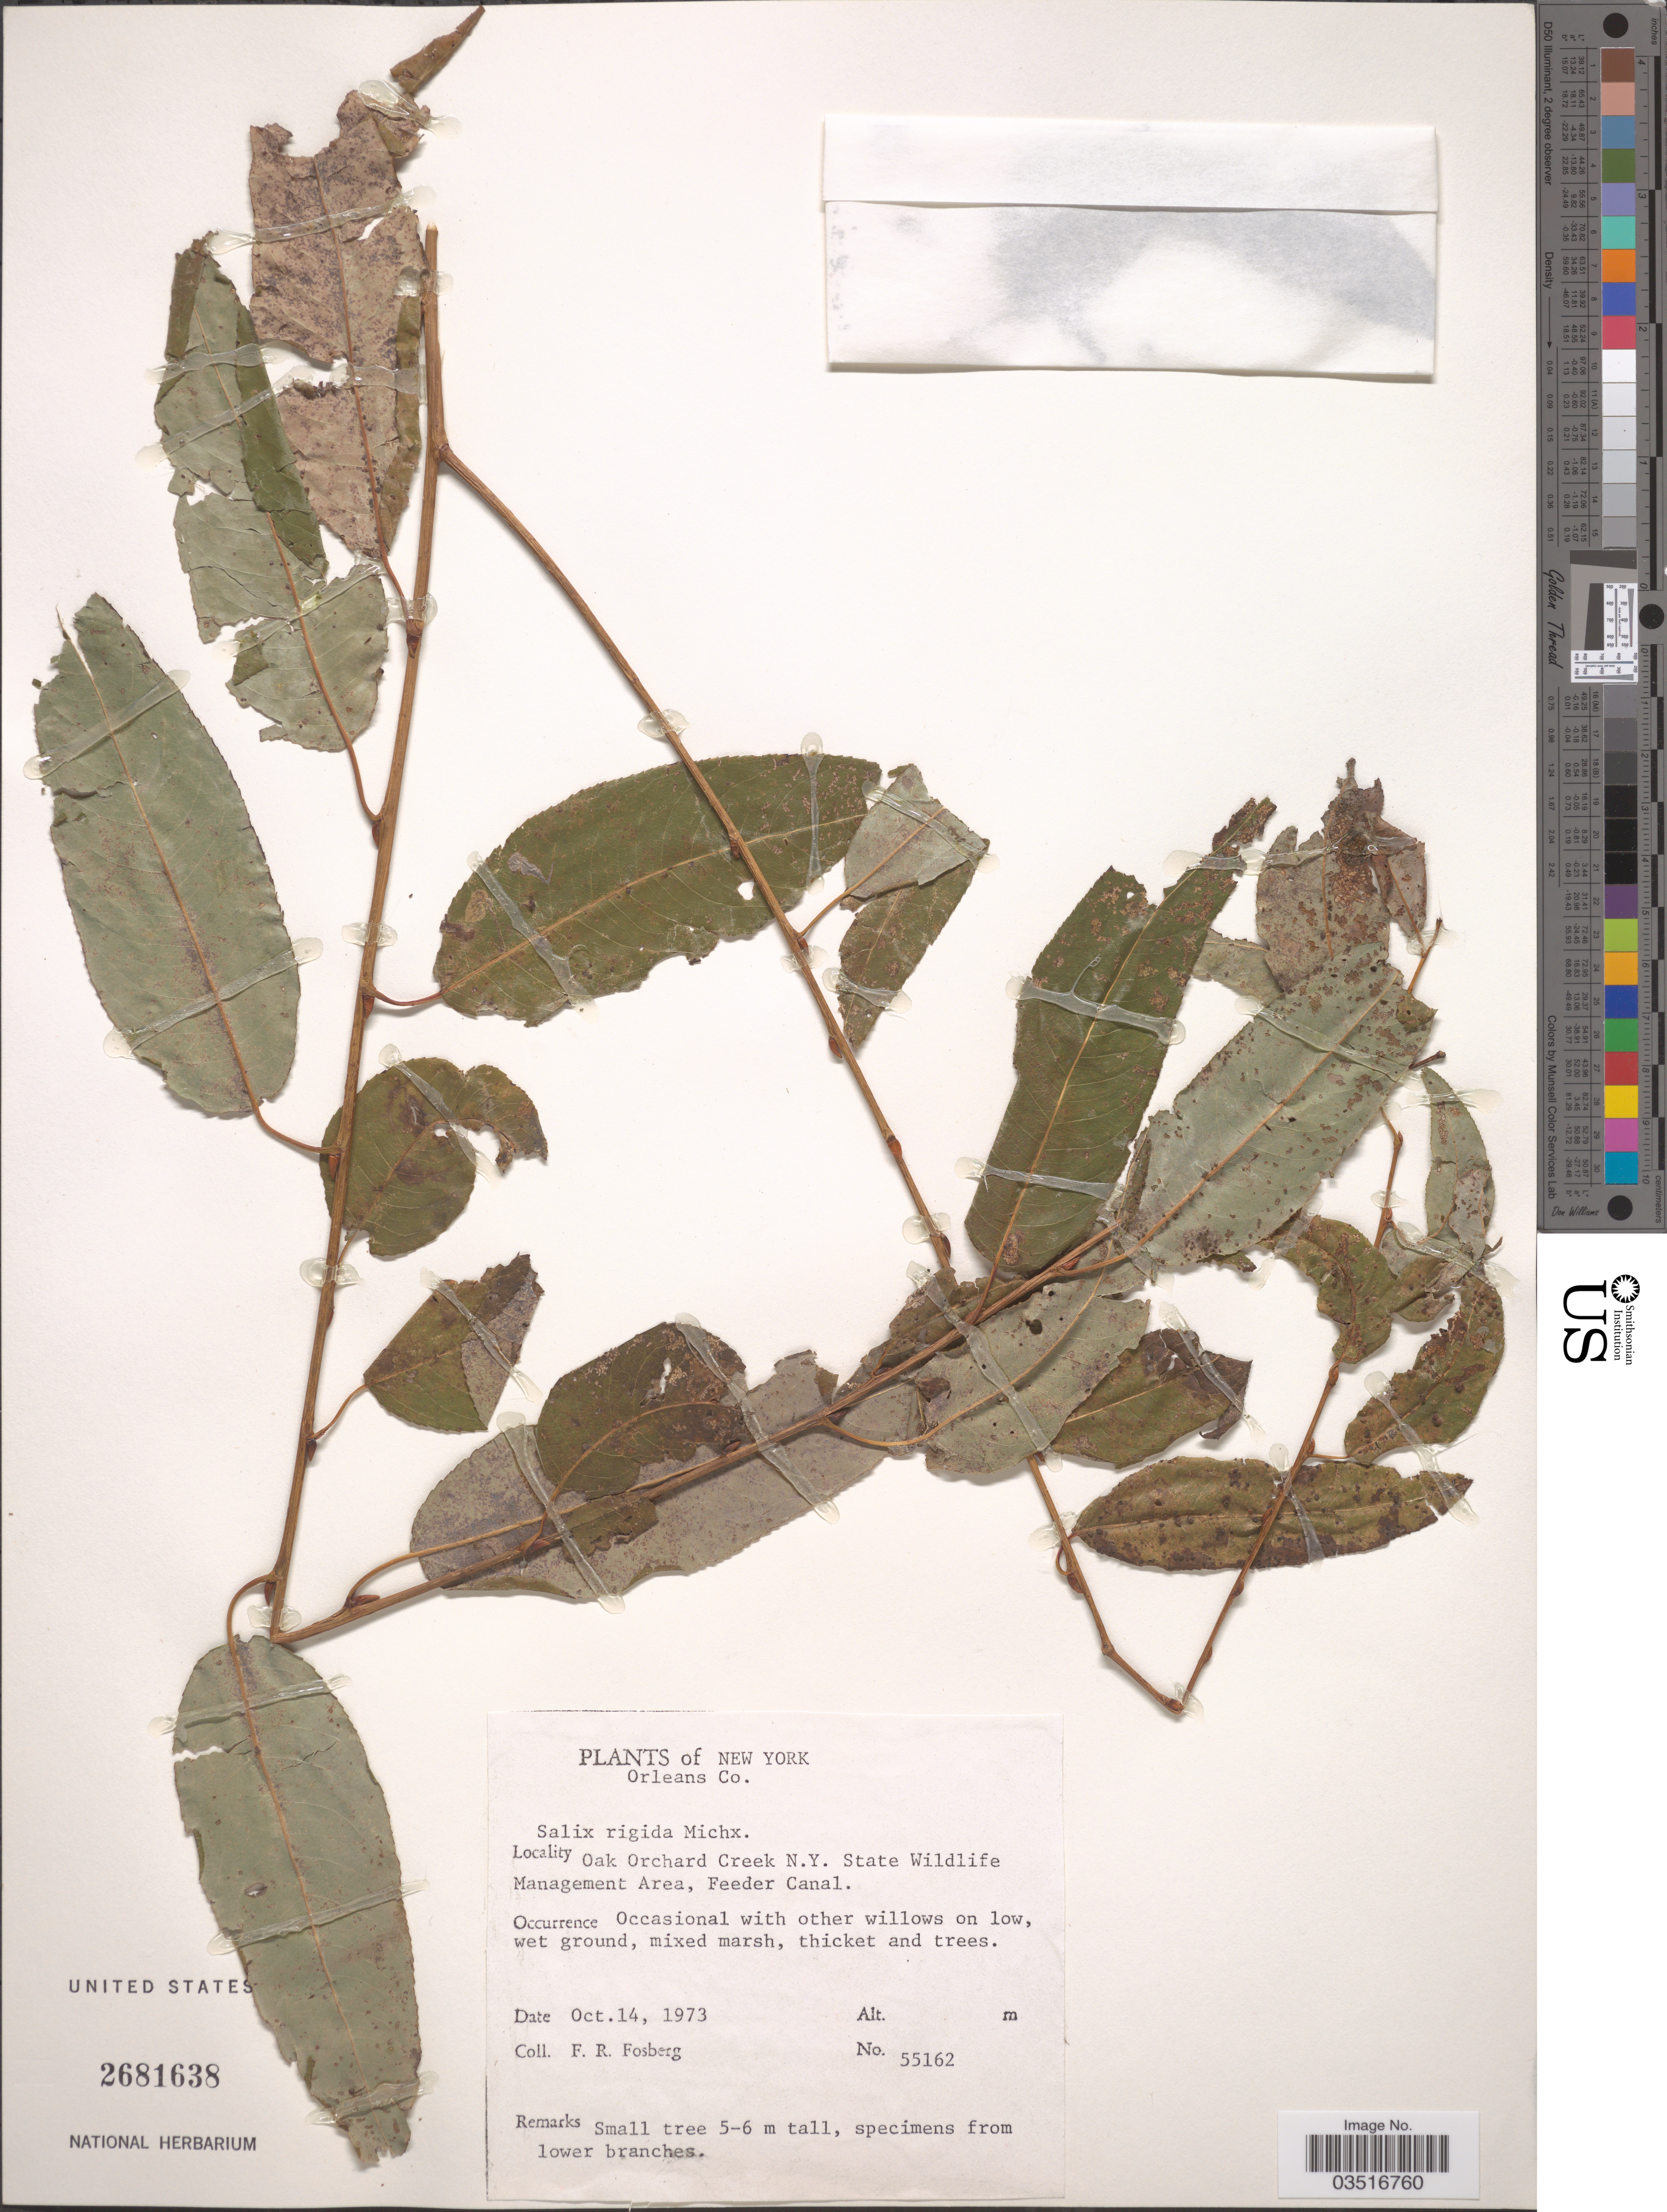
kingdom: Plantae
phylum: Tracheophyta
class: Magnoliopsida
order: Malpighiales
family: Salicaceae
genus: Salix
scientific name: Salix rigida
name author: Muhl.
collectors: F. R. Fosberg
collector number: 55162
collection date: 1973-10-14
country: United States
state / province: New York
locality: Orleans Co. Oak Orchard Creek N.Y. State Wildlife Management Area, Feeder Canal.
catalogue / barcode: US 2681638